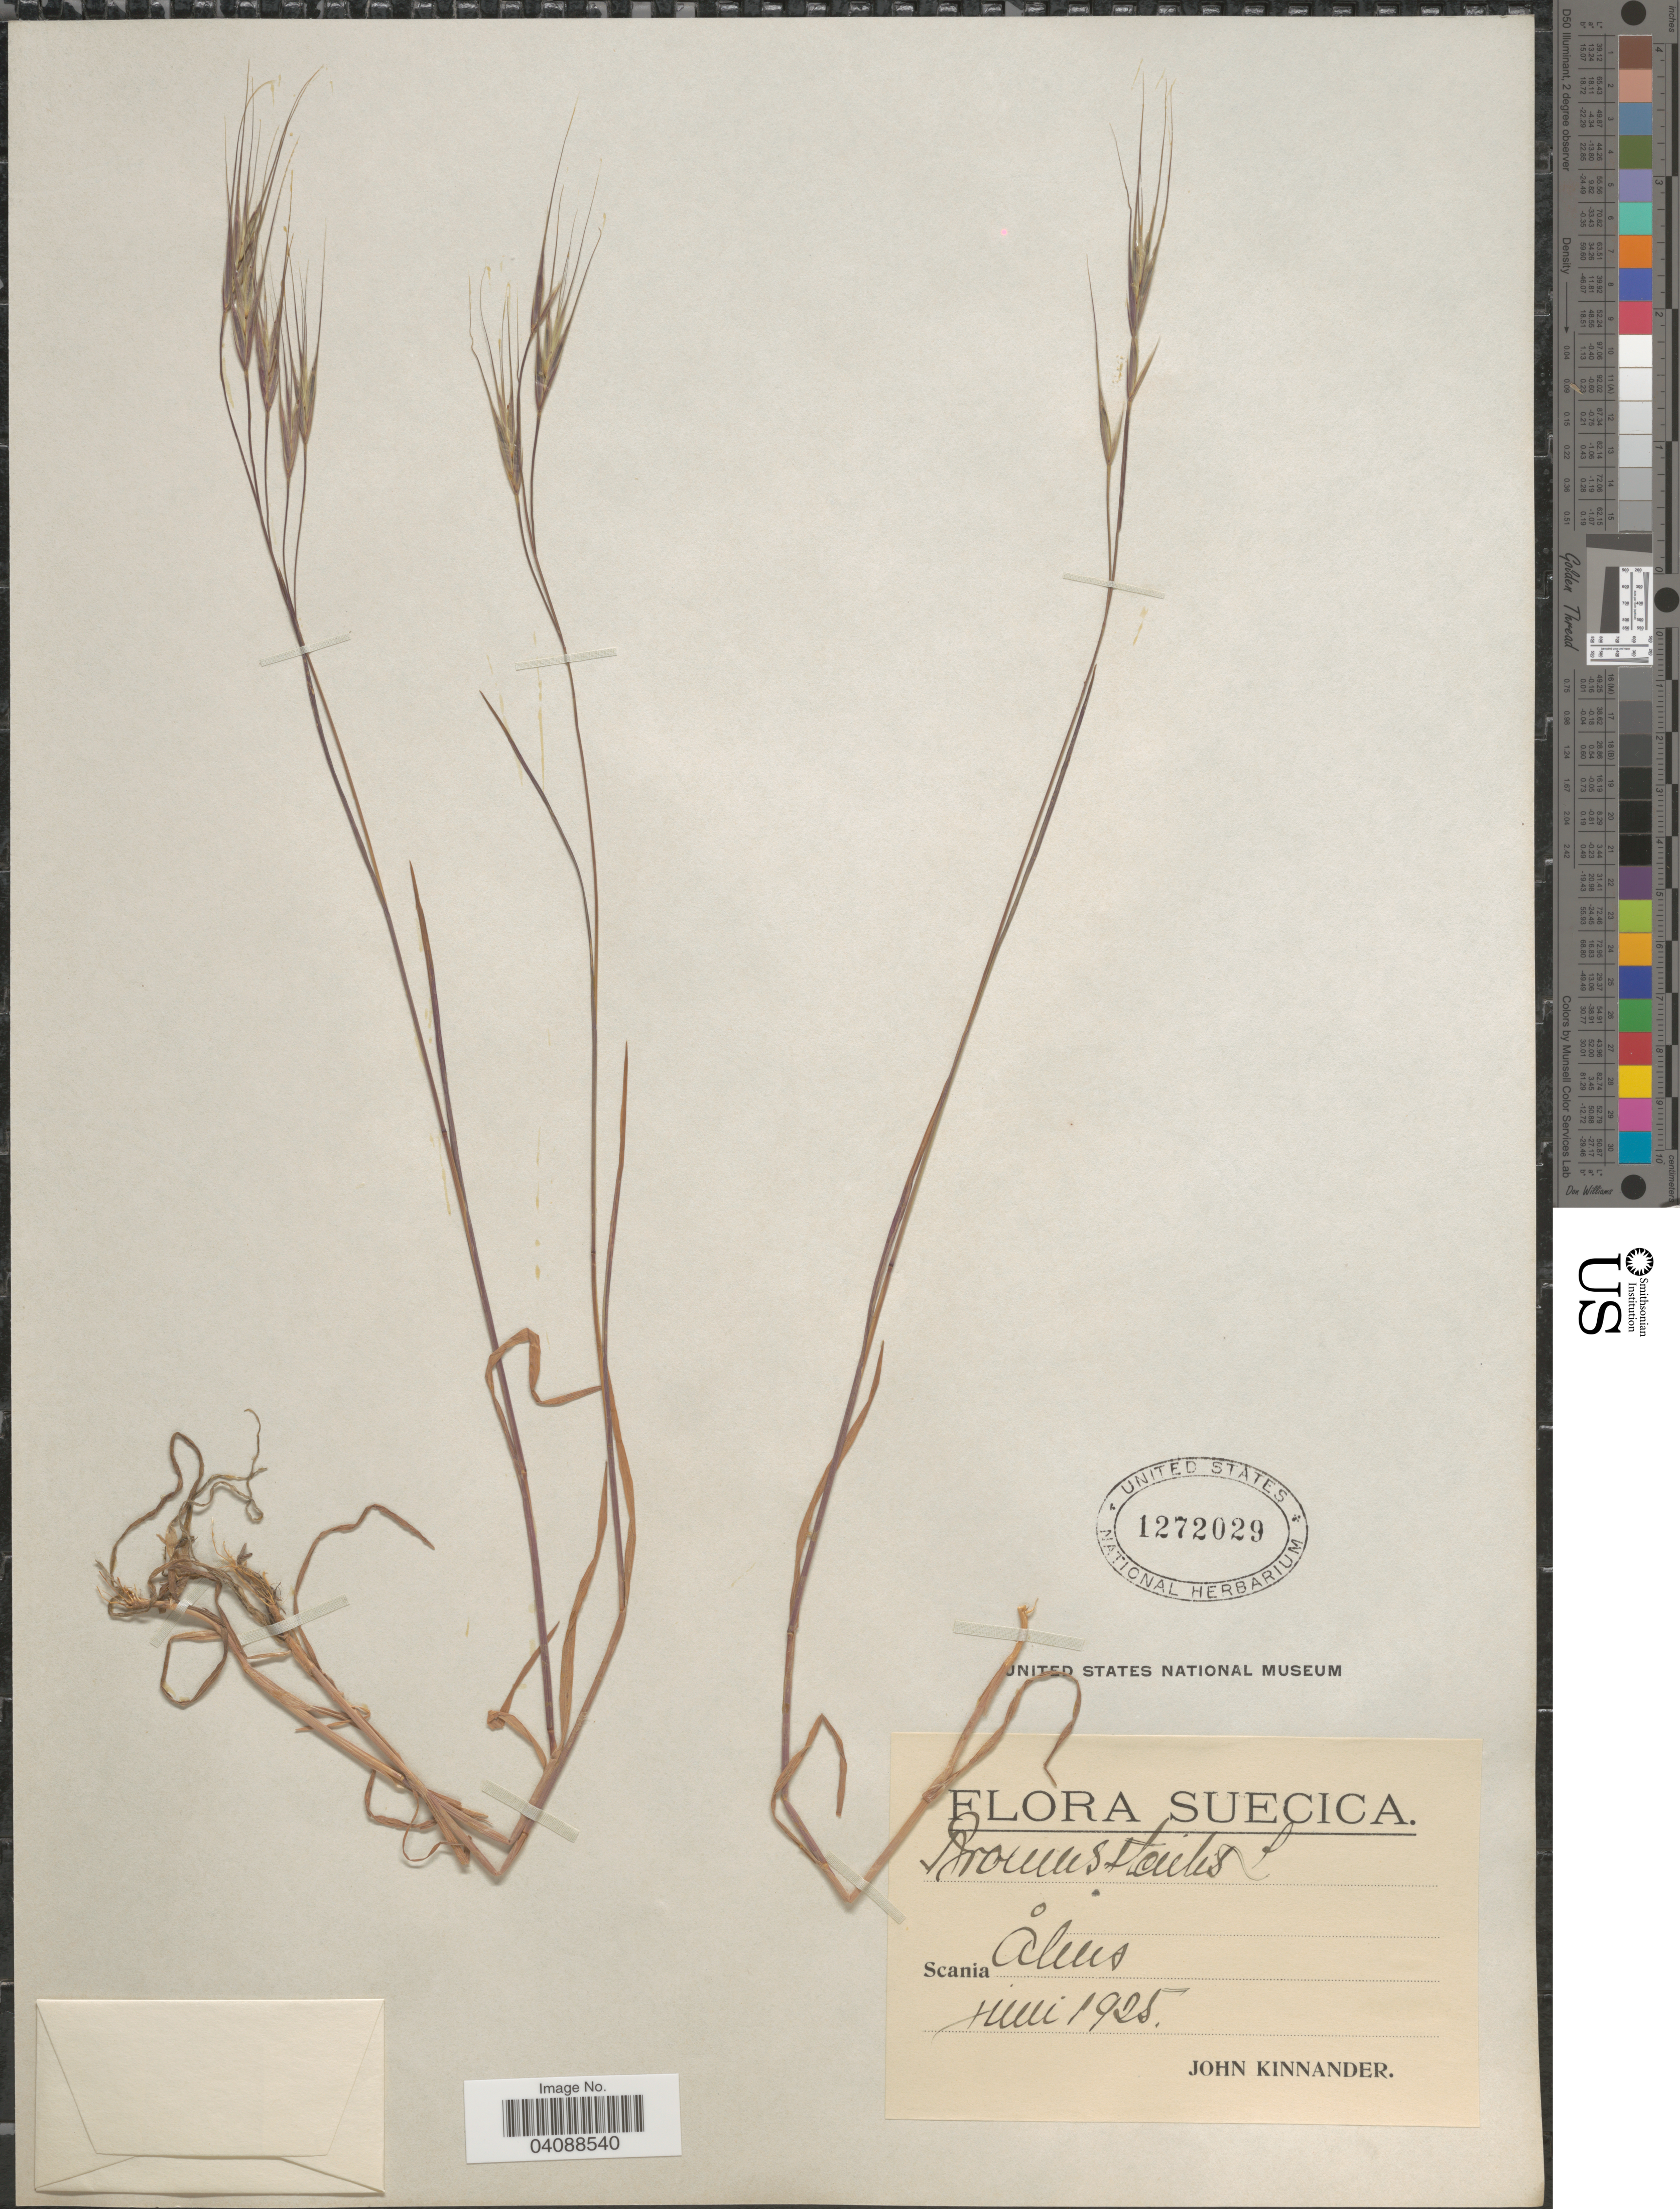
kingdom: Plantae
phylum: Tracheophyta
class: Liliopsida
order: Poales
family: Poaceae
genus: Bromus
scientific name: Bromus sterilis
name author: L.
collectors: J. Kinnander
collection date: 1925-07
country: Sweden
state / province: Skåne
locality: Åhus.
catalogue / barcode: US 1272029